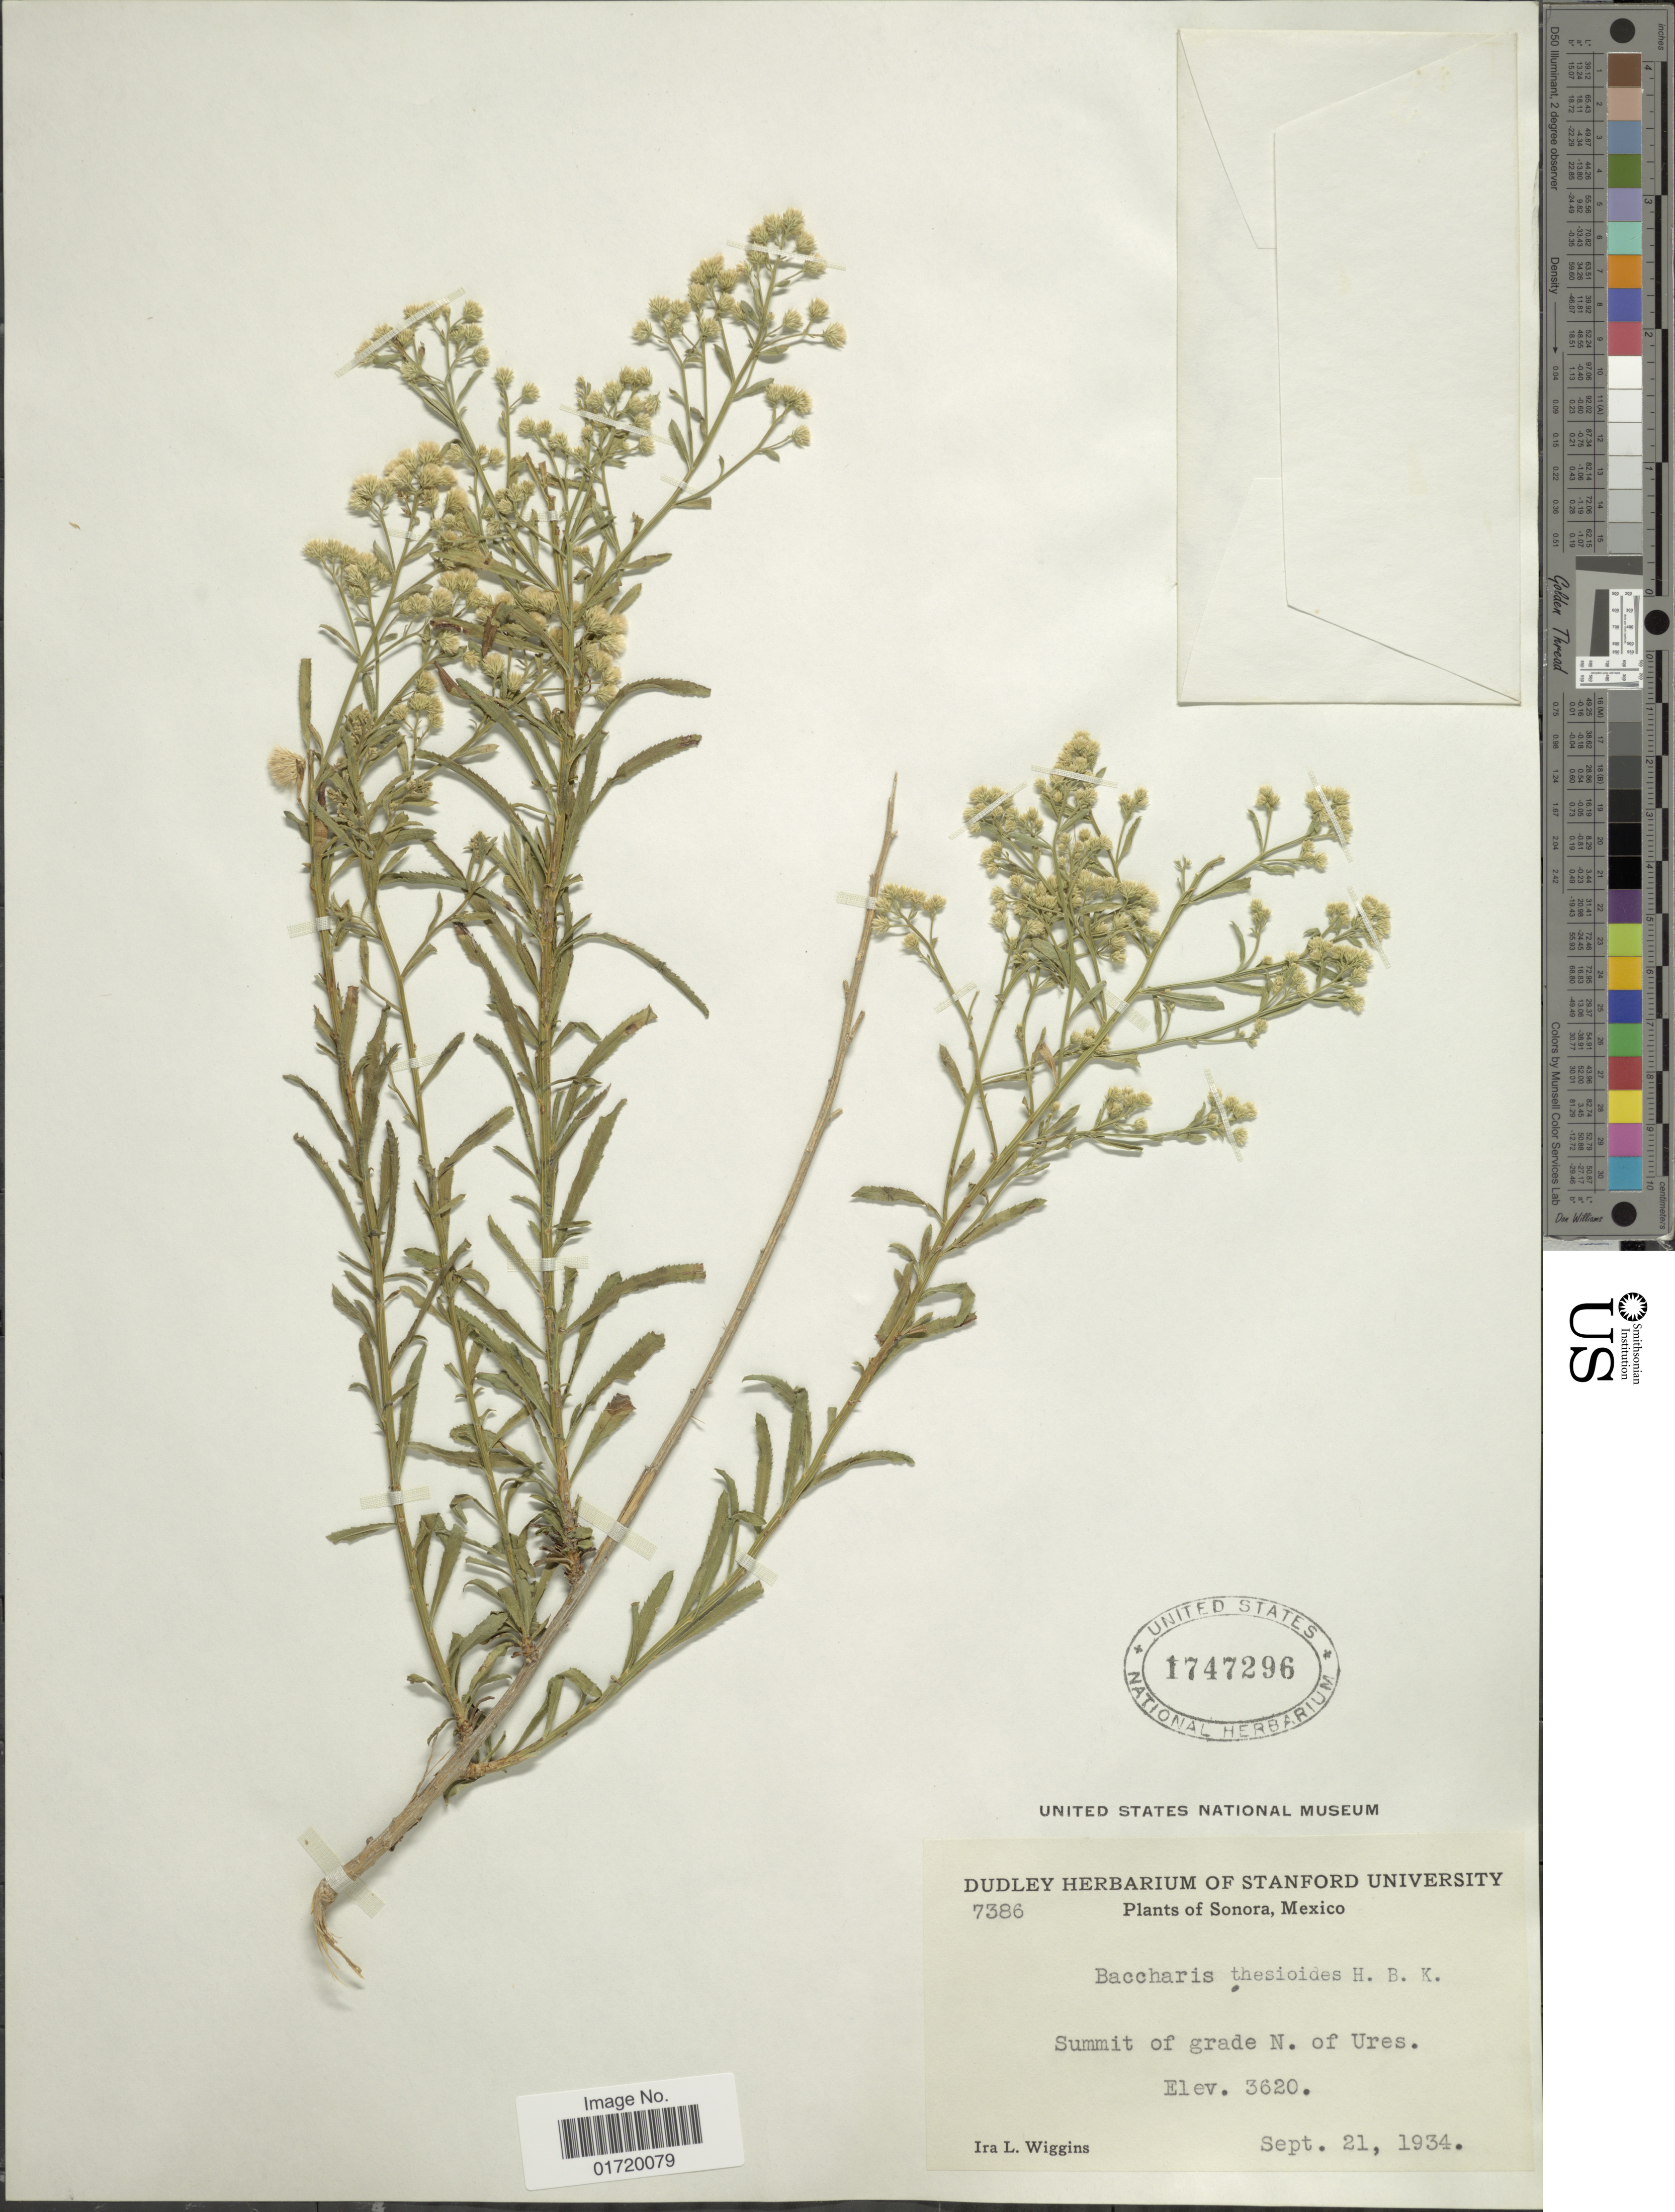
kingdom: Plantae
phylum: Tracheophyta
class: Magnoliopsida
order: Asterales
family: Asteraceae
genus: Baccharis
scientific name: Baccharis thesioides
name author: Kunth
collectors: I. L. Wiggins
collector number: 7386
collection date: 1934-09-21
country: Mexico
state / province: Sonora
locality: Summit of grade N of Ures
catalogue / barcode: US 1747296